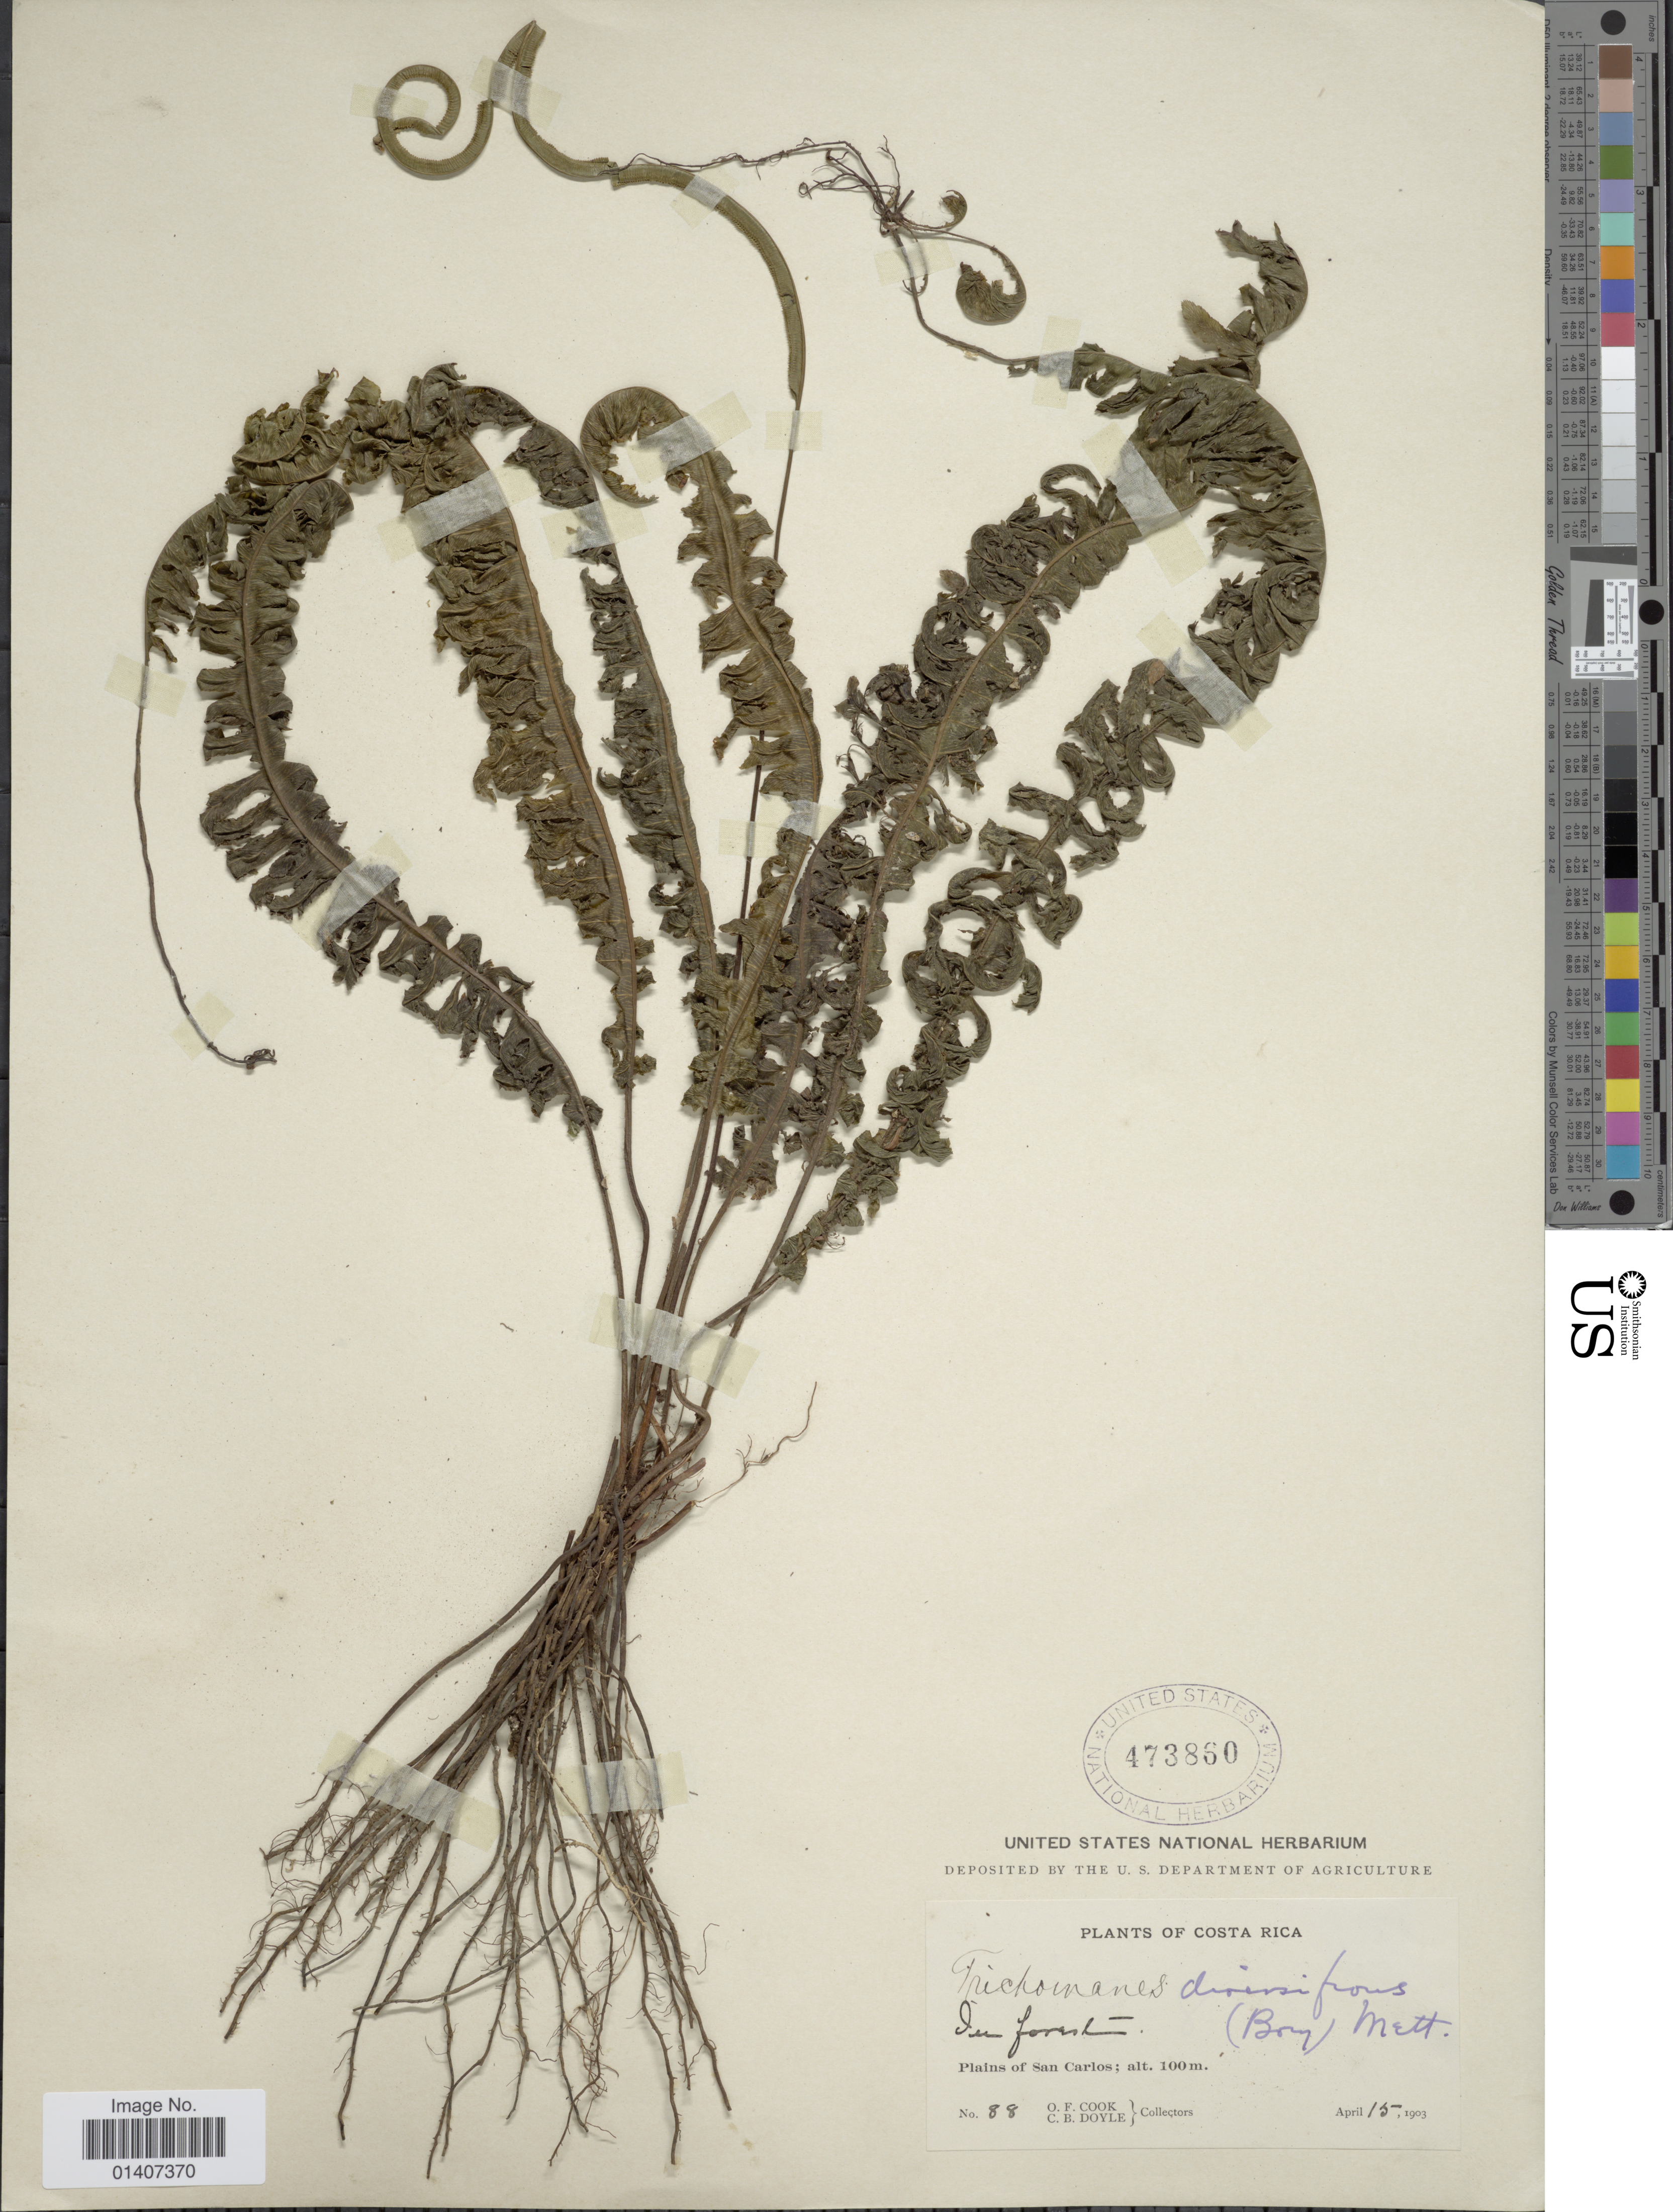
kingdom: Plantae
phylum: Tracheophyta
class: Polypodiopsida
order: Hymenophyllales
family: Hymenophyllaceae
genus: Trichomanes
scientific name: Trichomanes diversifrons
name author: (Bory) Mett. ex Sadeb.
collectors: O. F. Cook & C. Doyle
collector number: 88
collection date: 1903-04-15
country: Costa Rica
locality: Plains of San Carlos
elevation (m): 100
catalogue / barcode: US 473860